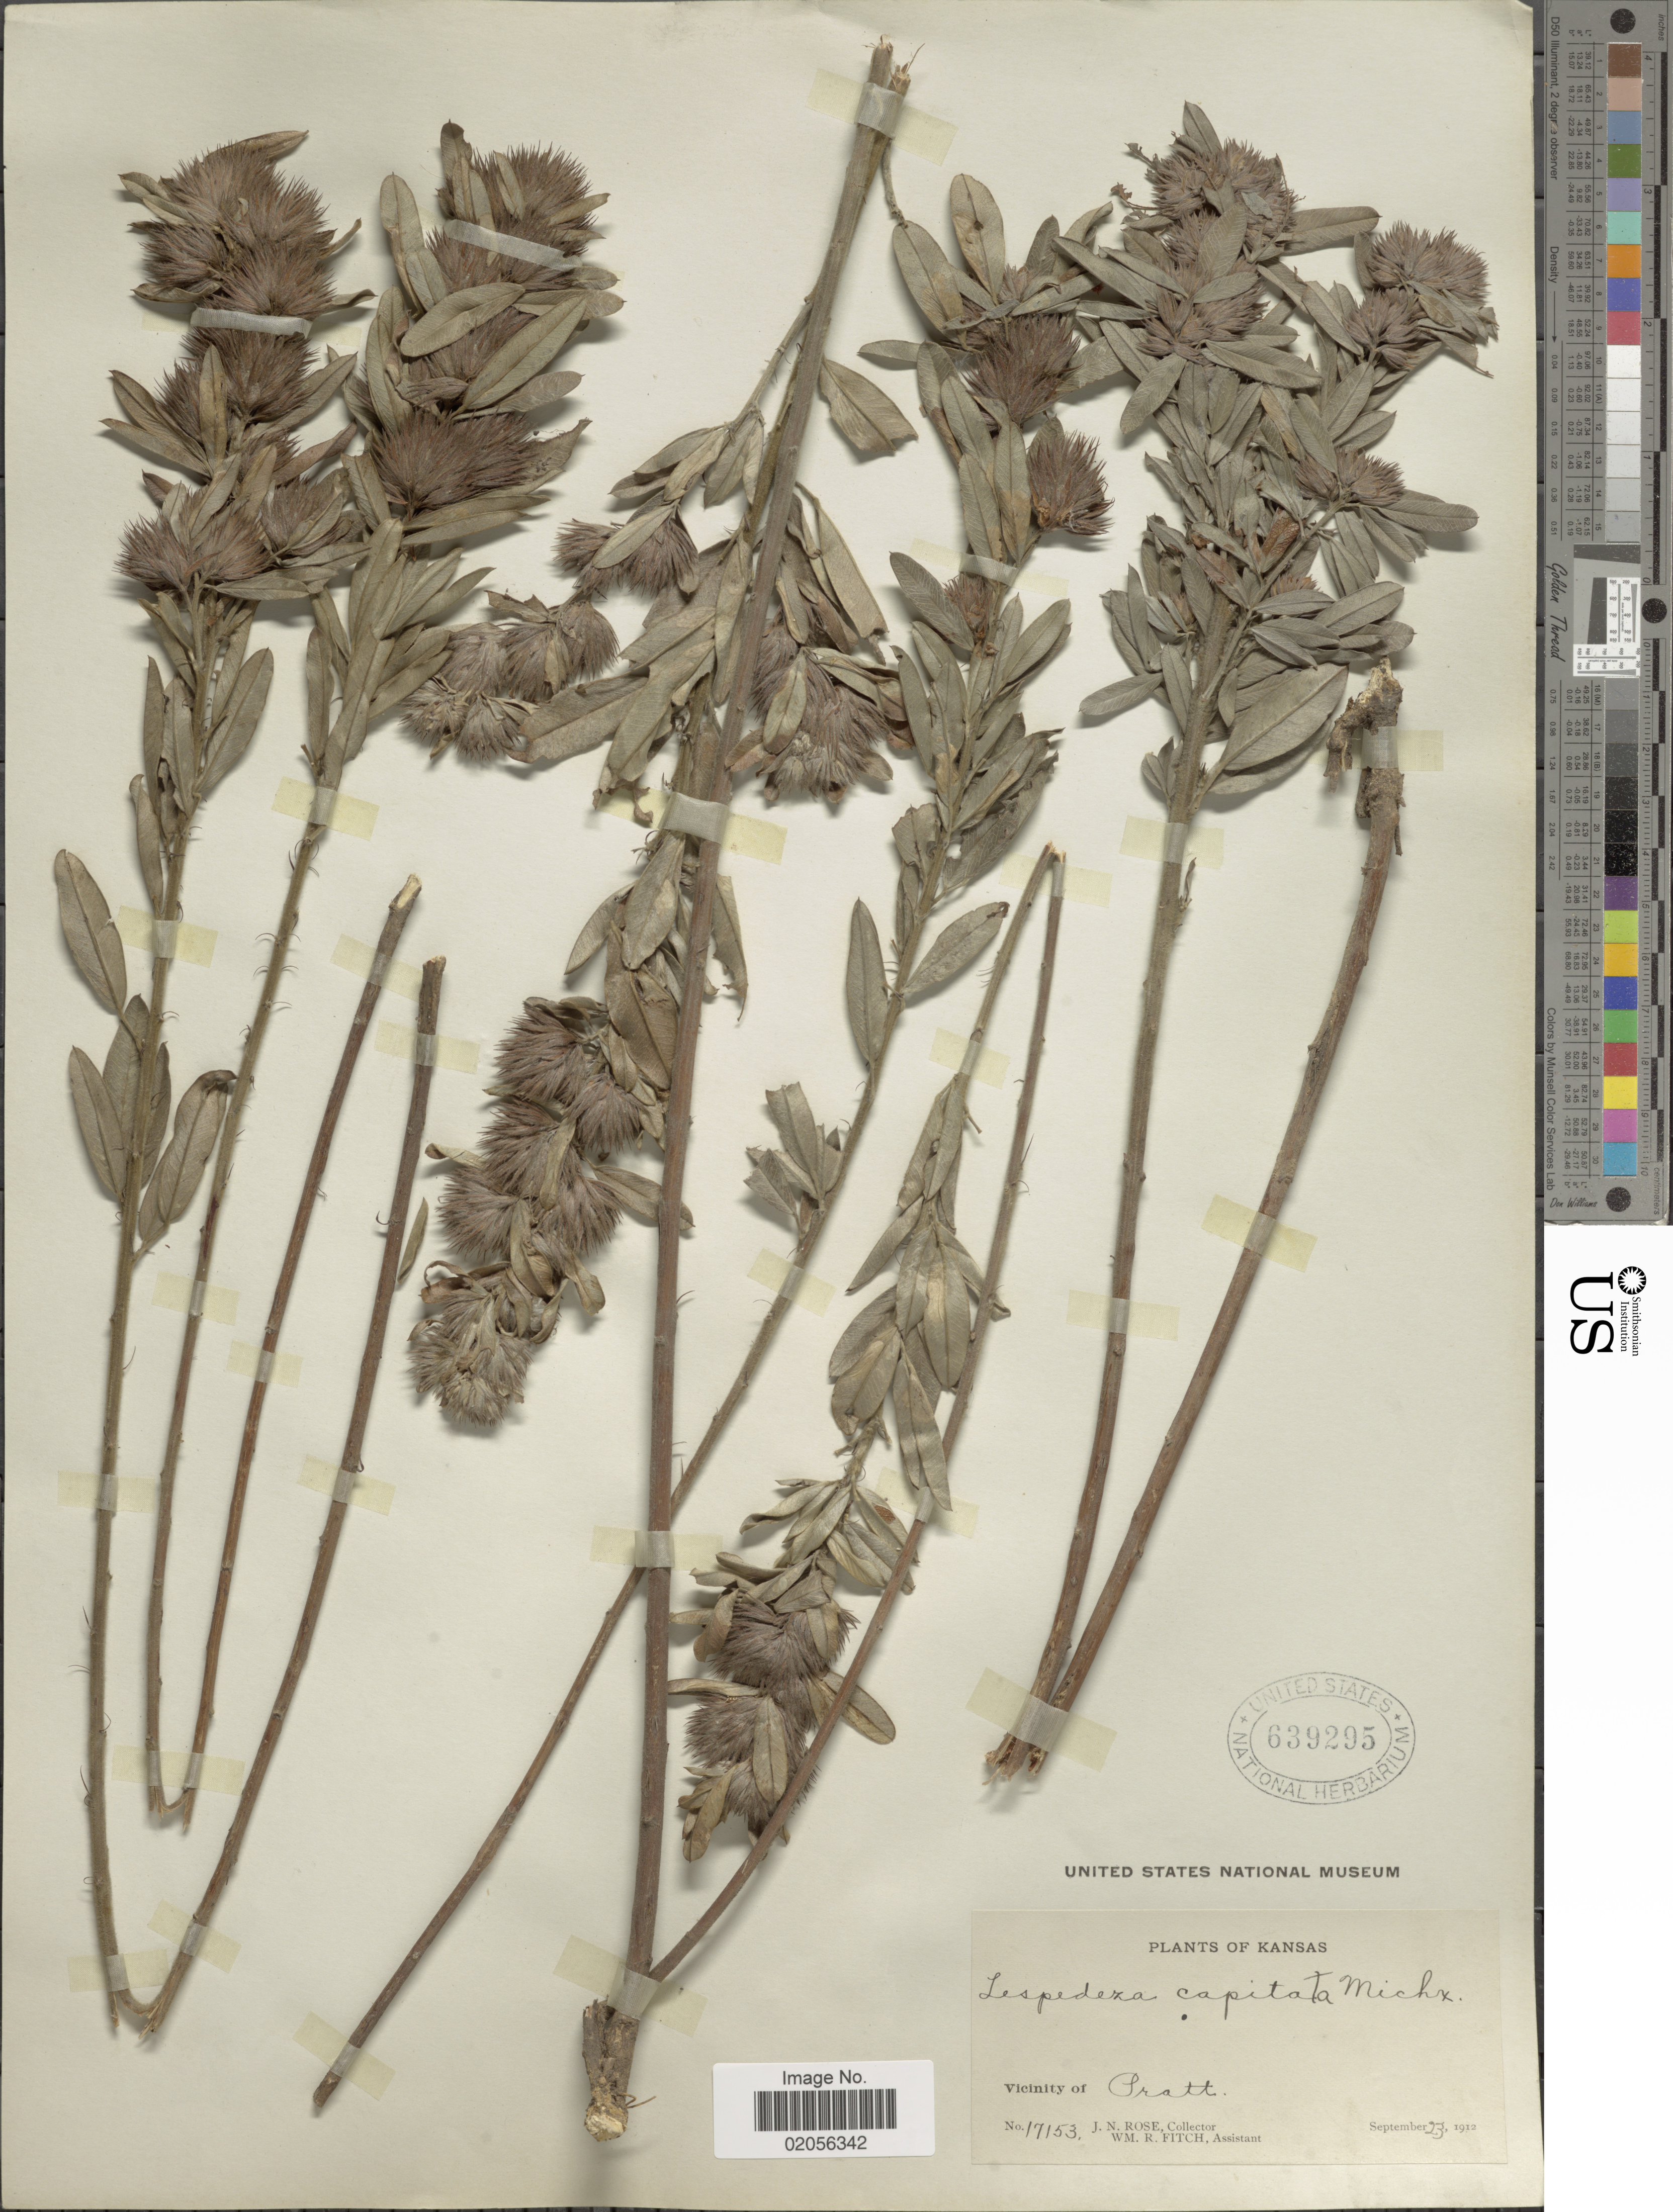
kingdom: Plantae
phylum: Tracheophyta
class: Magnoliopsida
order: Fabales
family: Fabaceae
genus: Lespedeza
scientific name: Lespedeza capitata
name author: Michx.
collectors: J. N. Rose & W. R. Fitch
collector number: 17153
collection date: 1912-09-23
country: United States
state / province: Kansas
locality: Vicinity of Pratt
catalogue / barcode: US 639295